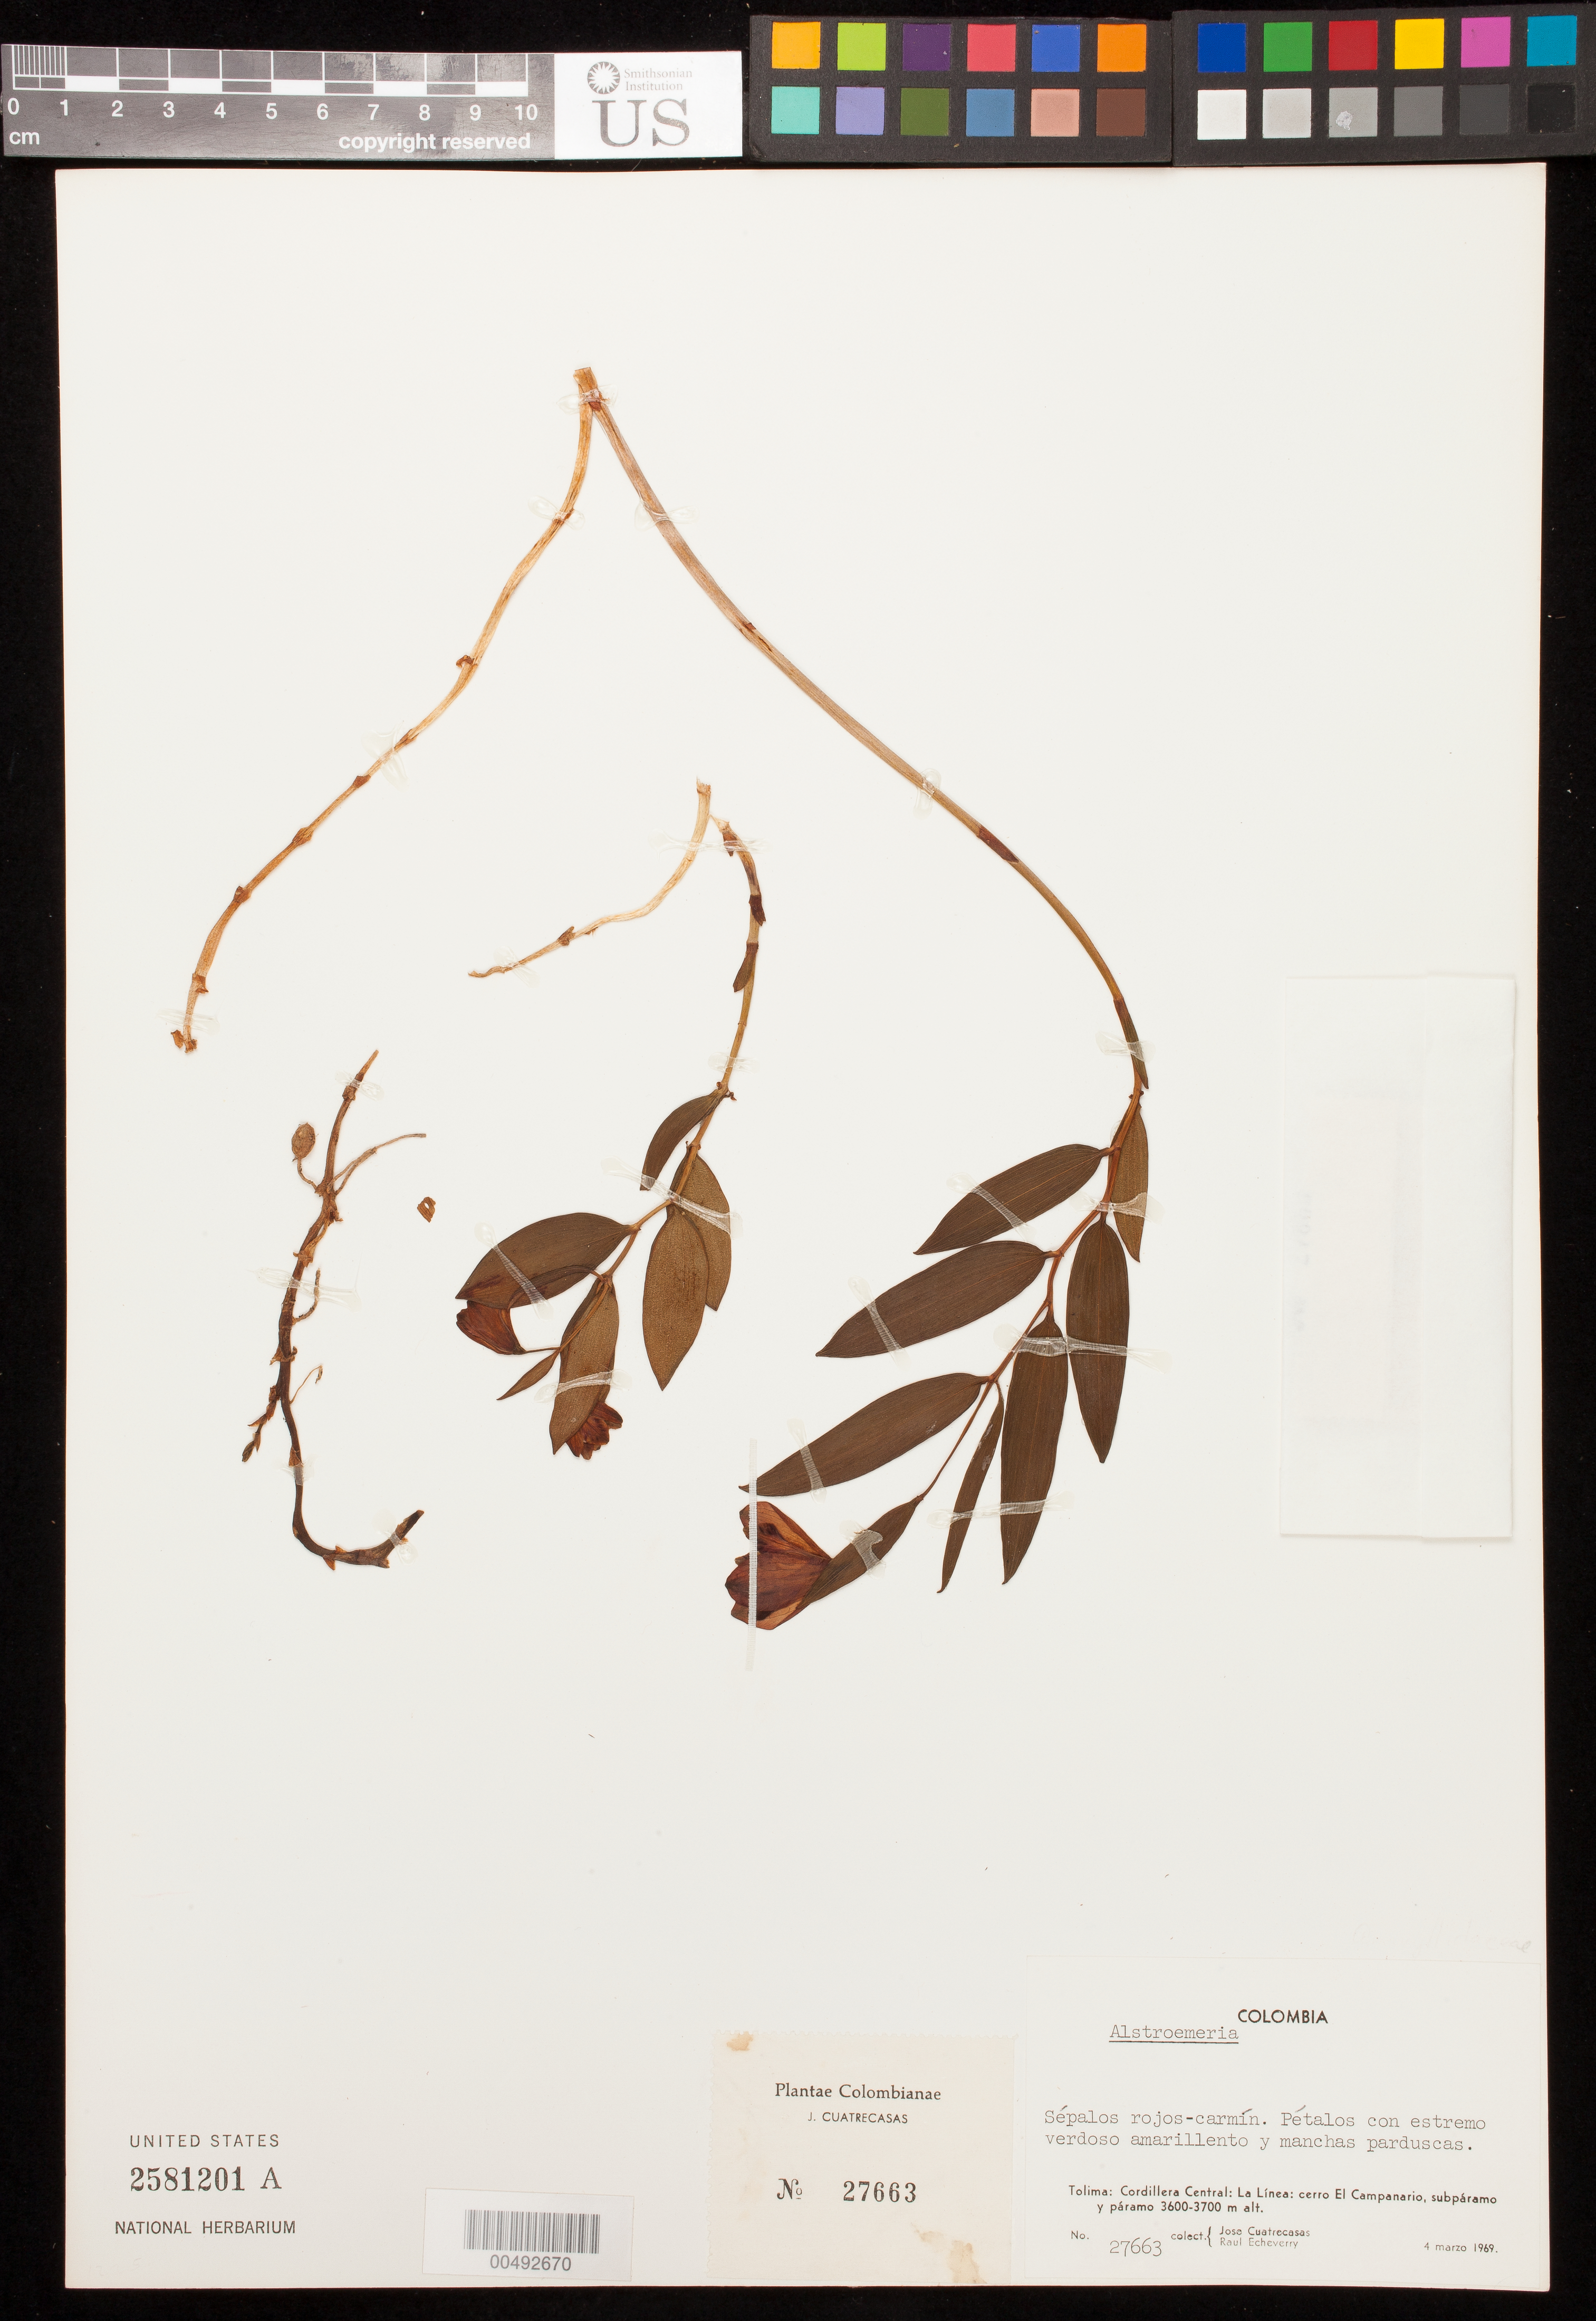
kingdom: Plantae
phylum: Tracheophyta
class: Liliopsida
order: Liliales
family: Alstroemeriaceae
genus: Alstroemeria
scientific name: Alstroemeria sp.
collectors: J. Cuatrecasas & R. Echeverry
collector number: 27663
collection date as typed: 04 Mar 1969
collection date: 1969-03-04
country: Colombia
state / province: Tolima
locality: La Linea, Cerro el Campanario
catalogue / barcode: US 2581201A